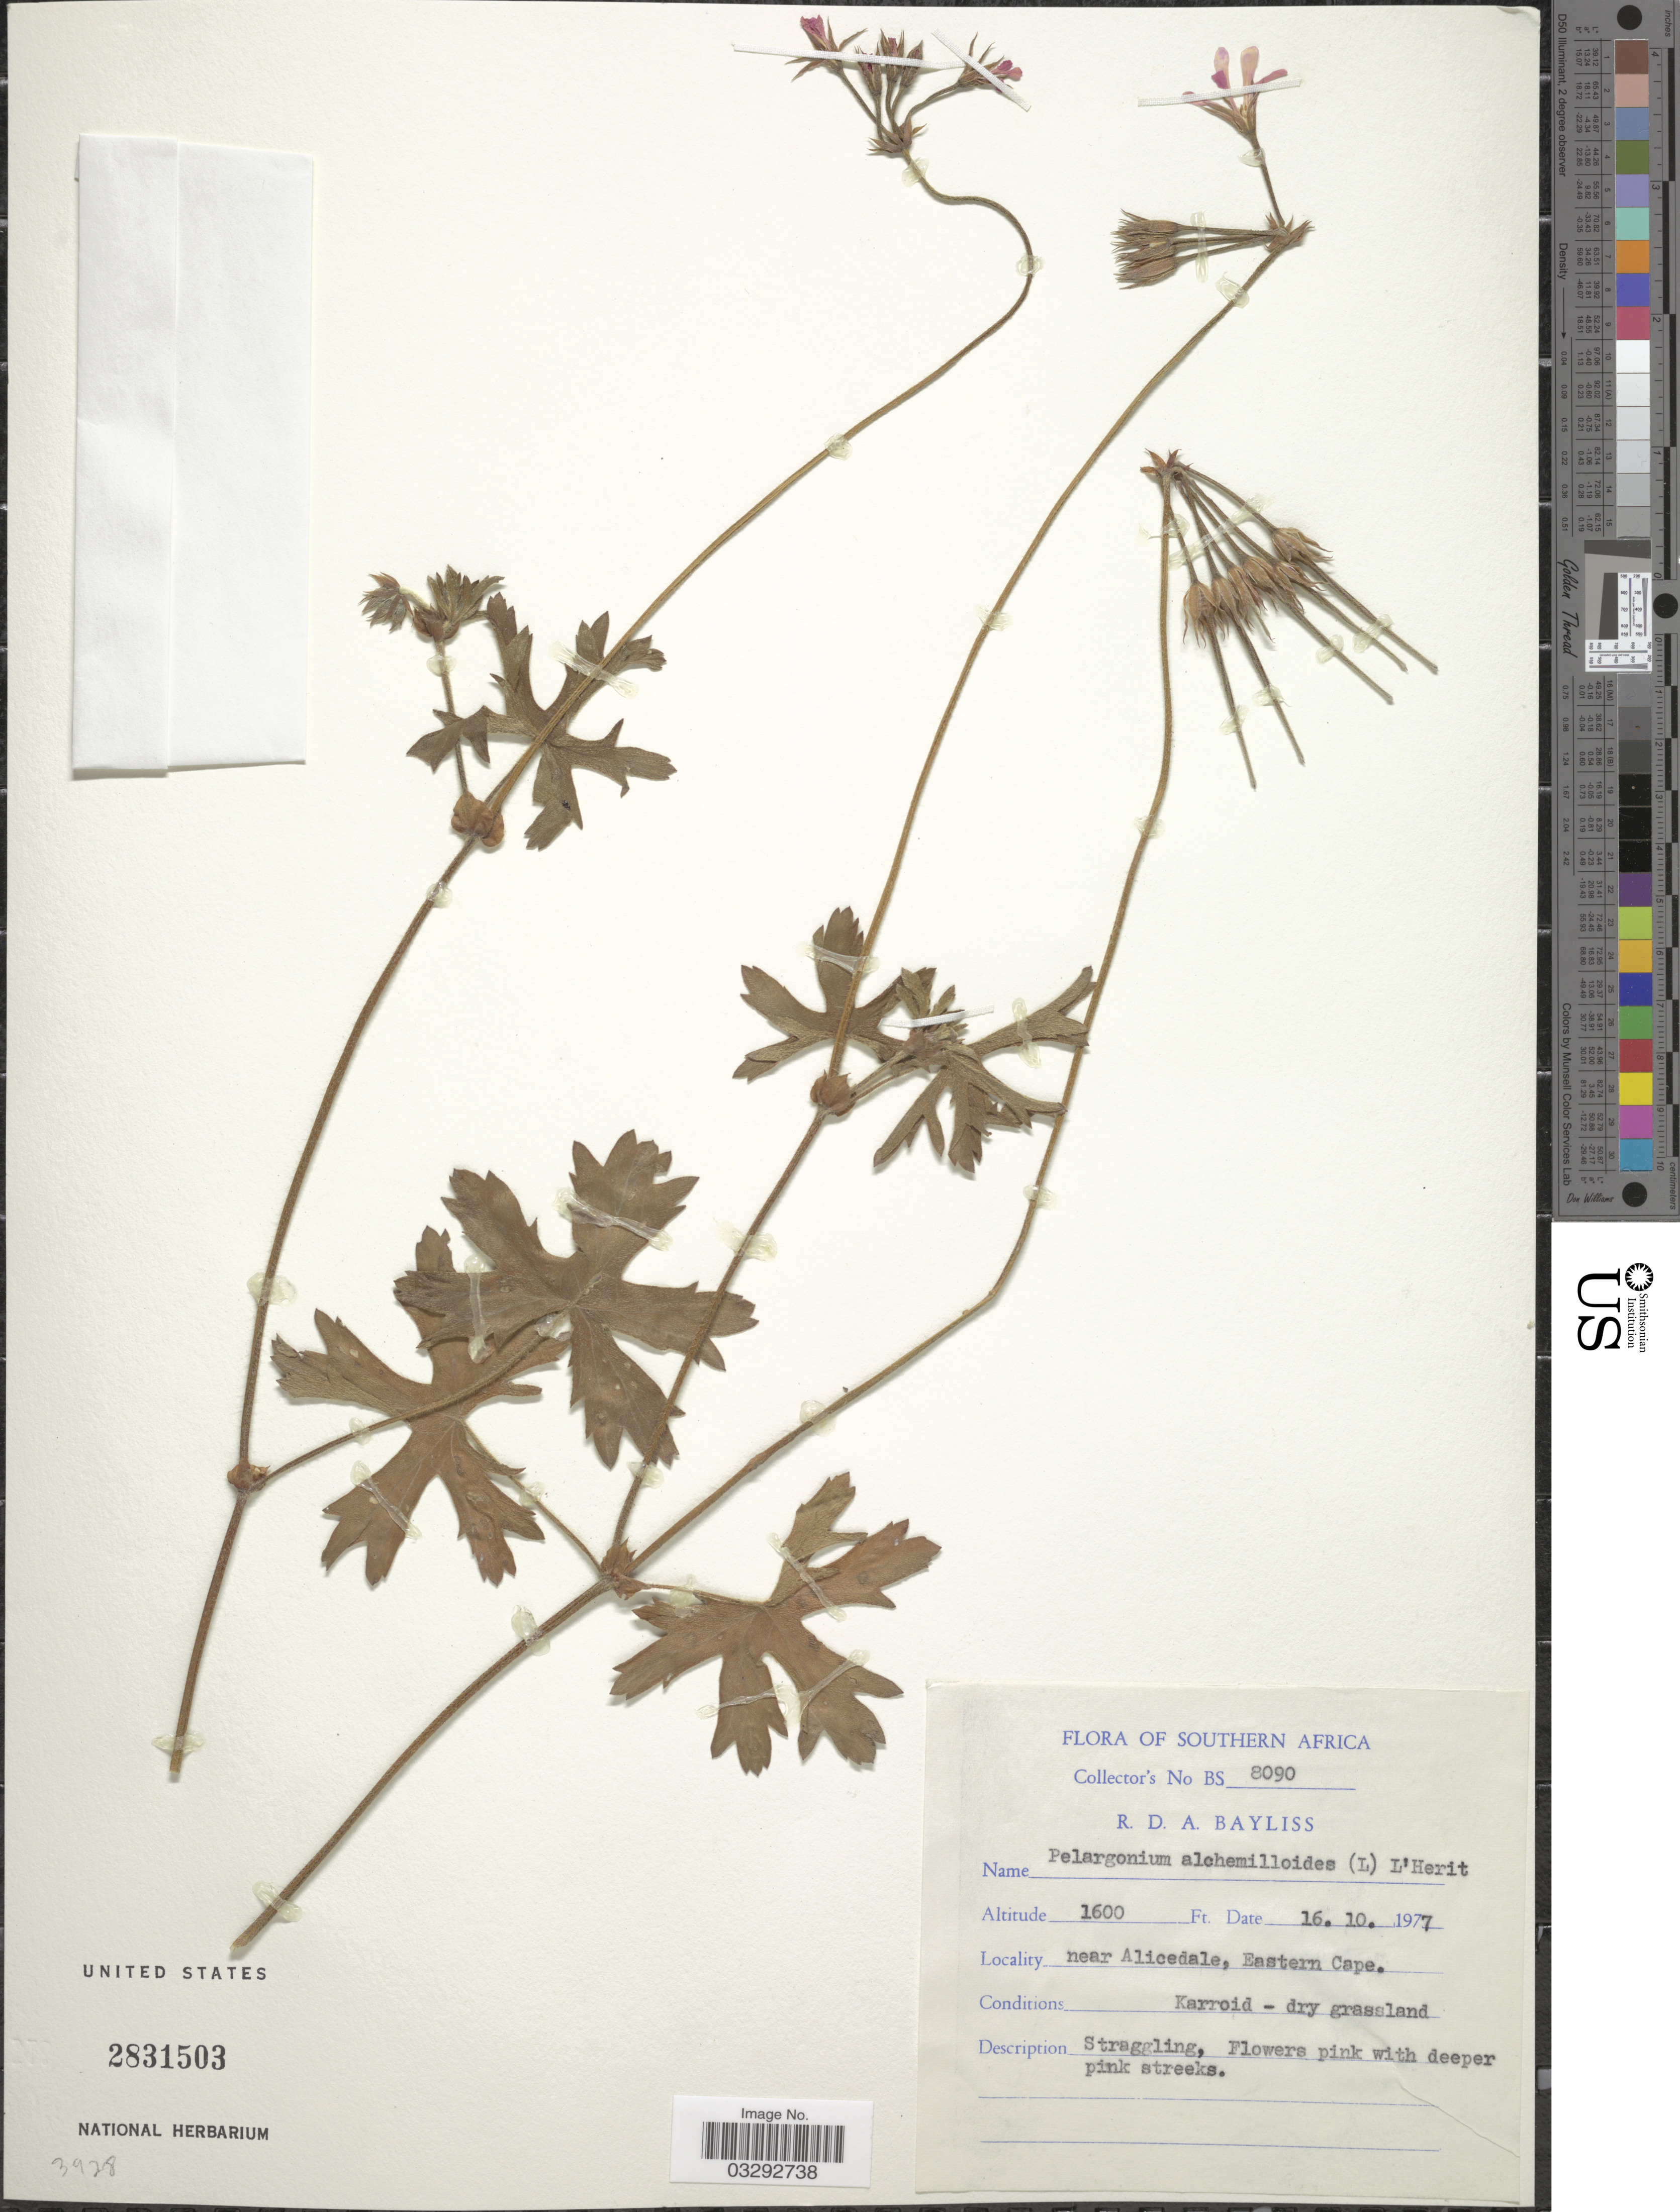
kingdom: Plantae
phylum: Tracheophyta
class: Magnoliopsida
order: Geraniales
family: Geraniaceae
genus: Pelargonium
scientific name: Pelargonium alchemilloides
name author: (L.) Aiton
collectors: R. Bayliss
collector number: BS 8090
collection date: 1977-10-16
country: South Africa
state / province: Eastern Cape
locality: Southern Africa, near Alicedale, Eastern Cape.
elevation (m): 488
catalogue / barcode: US 2831503